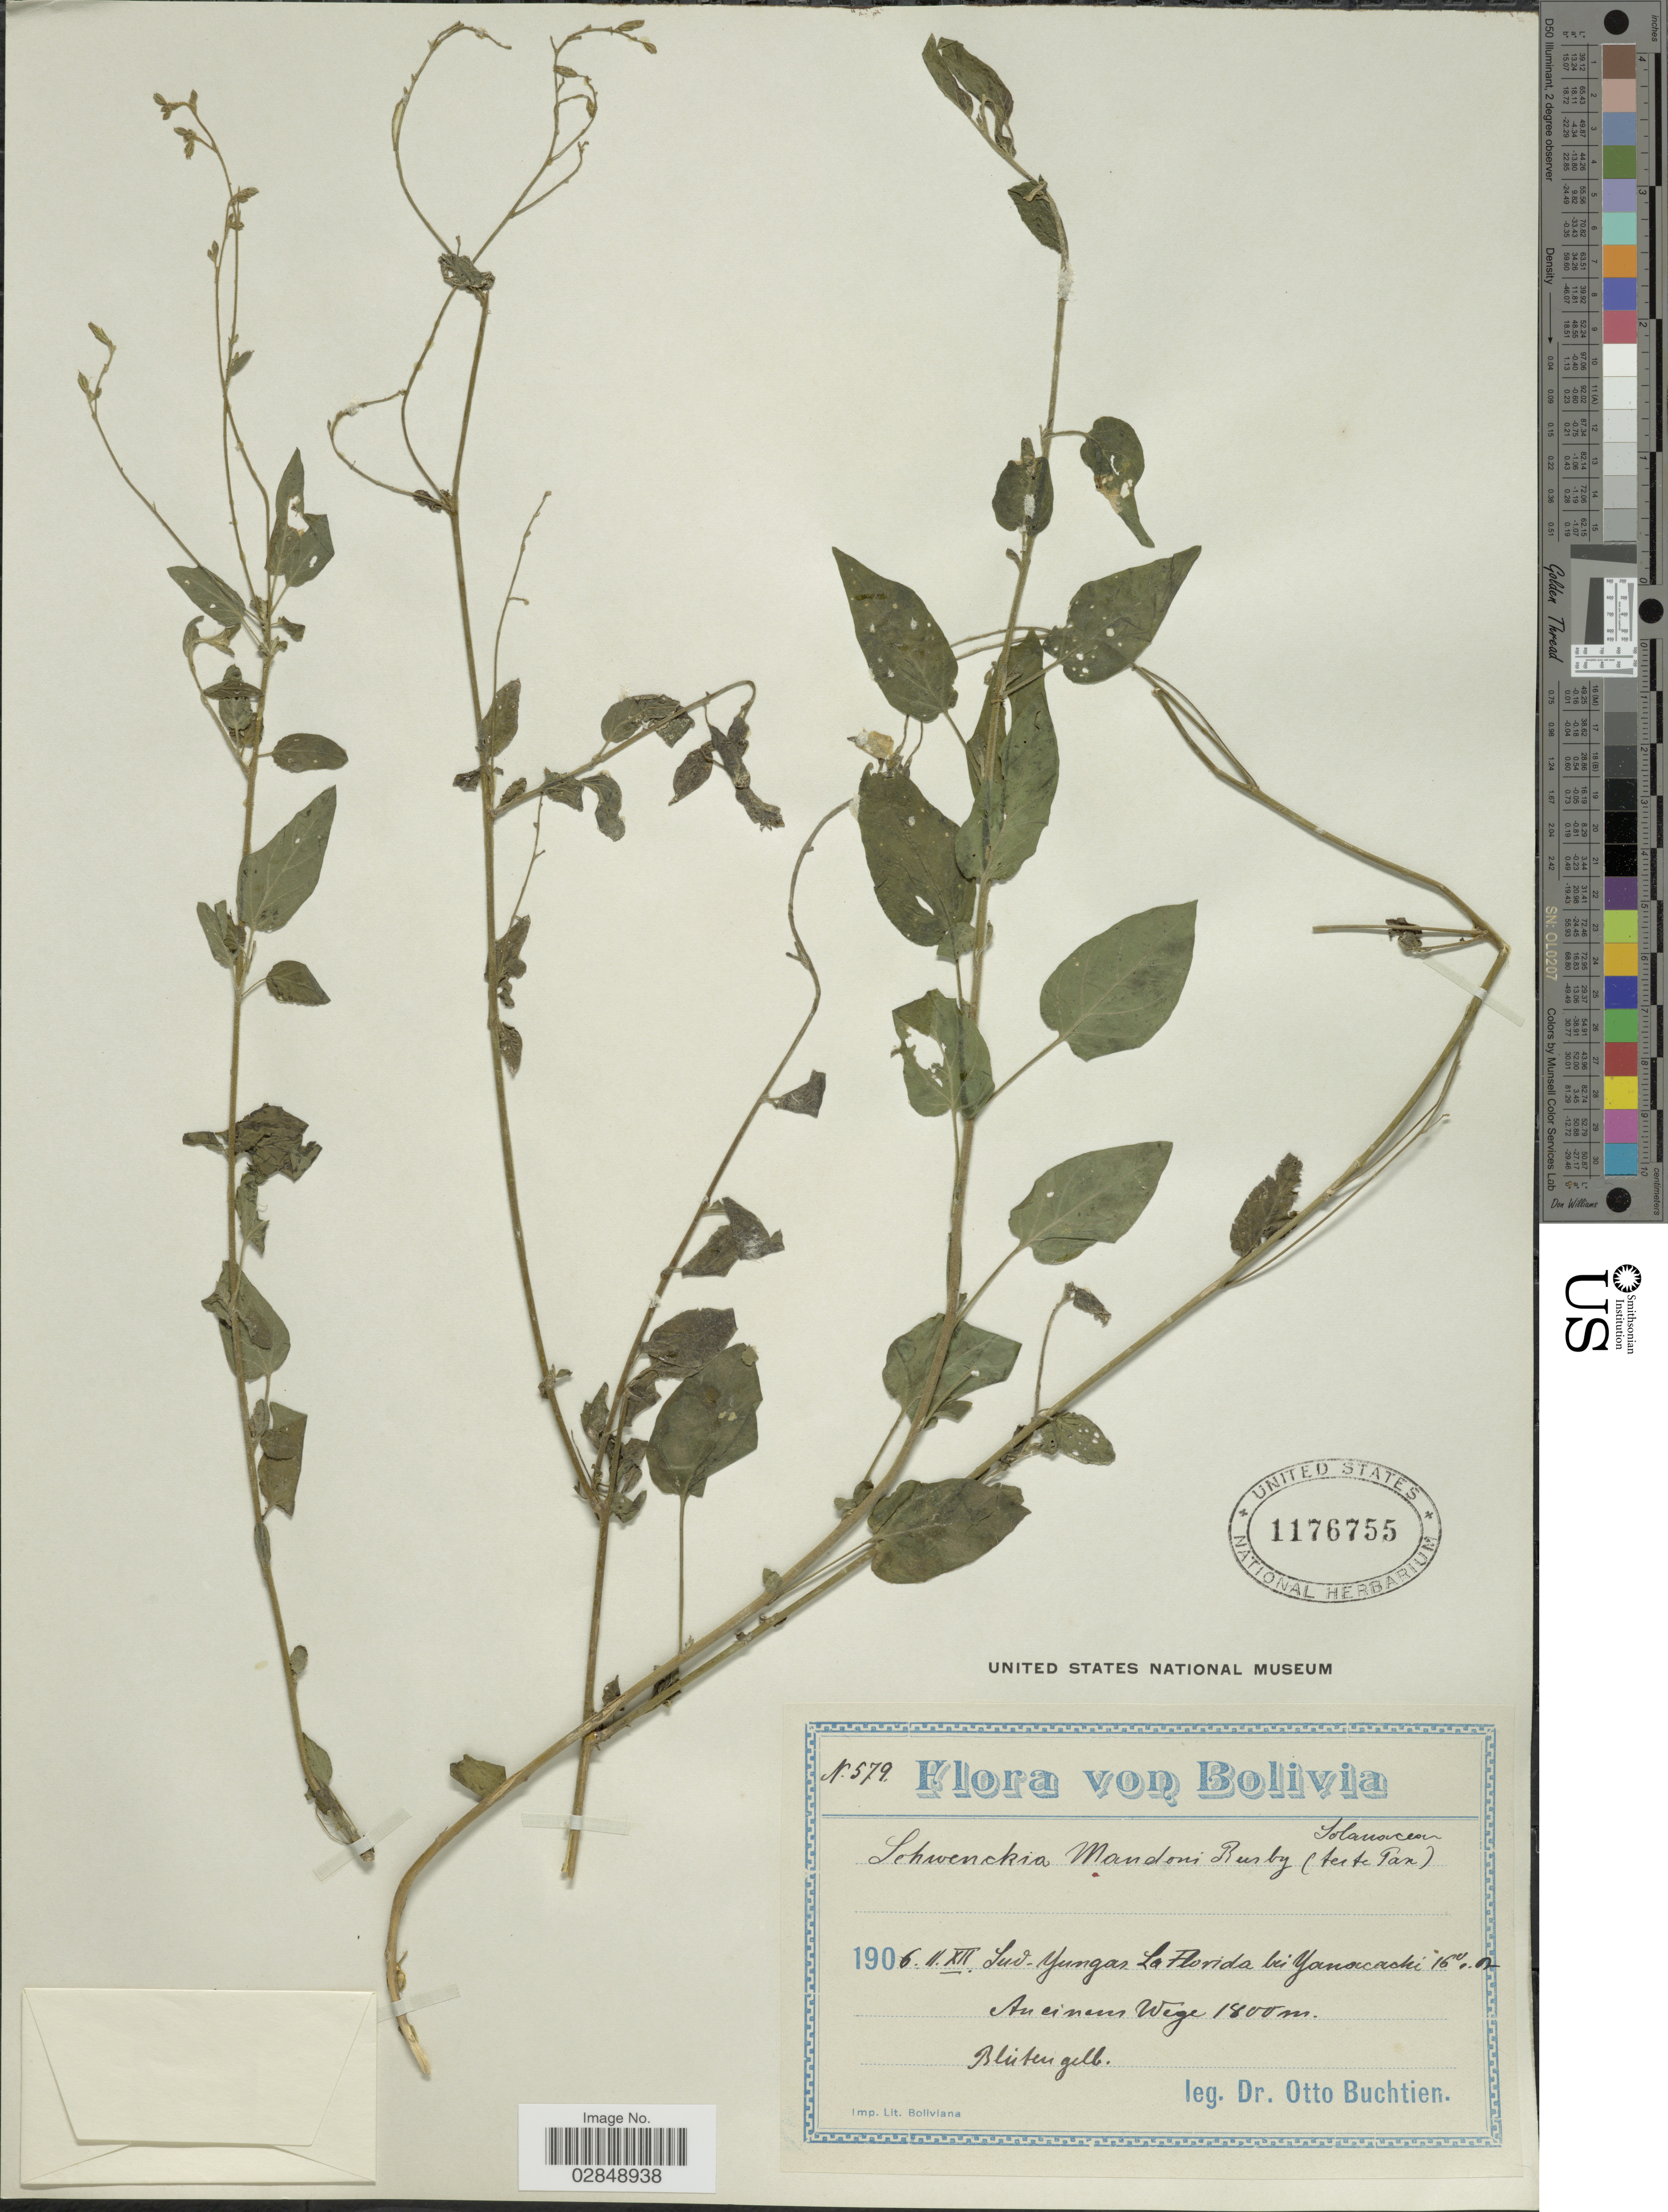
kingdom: Plantae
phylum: Tracheophyta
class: Magnoliopsida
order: Solanales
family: Solanaceae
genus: Protoschwenkia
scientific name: Protoschwenkia sp.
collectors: O. Buchtien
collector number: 579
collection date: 1906-12-11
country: Bolivia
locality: Sud-Yungas La Florida bei Yanacachi.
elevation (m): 1800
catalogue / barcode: US 1176755